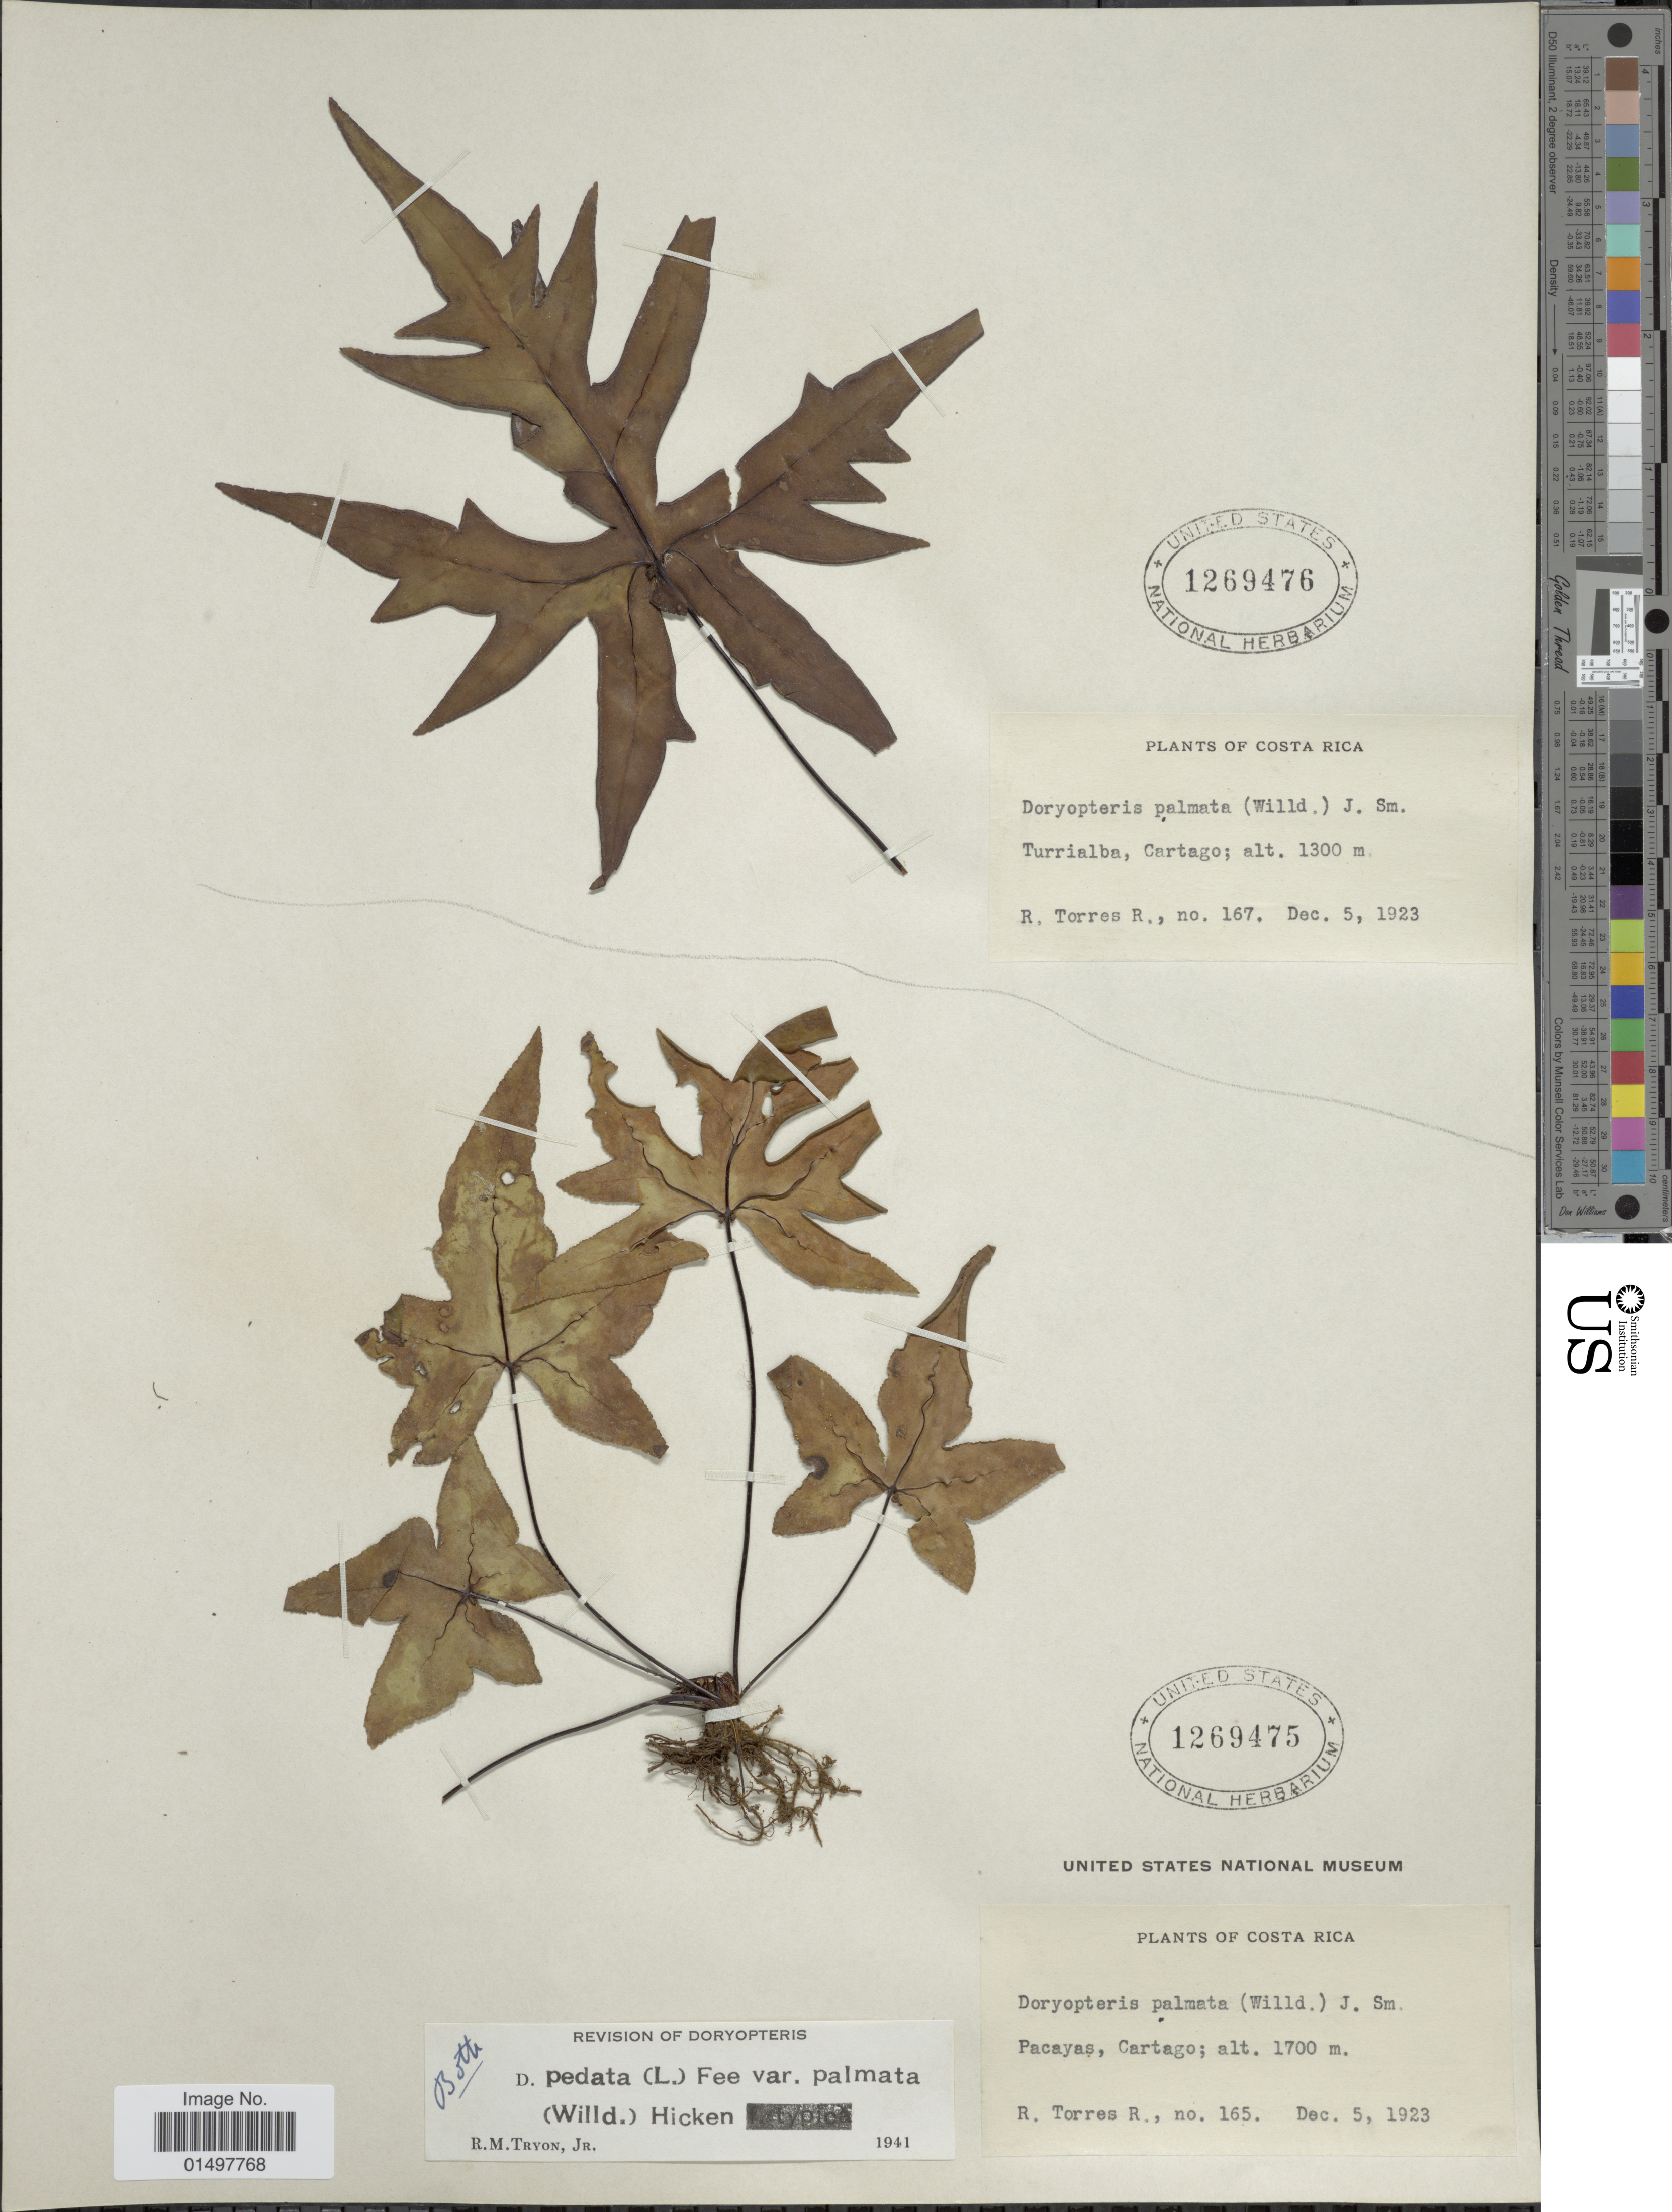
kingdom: Plantae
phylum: Tracheophyta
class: Polypodiopsida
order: Polypodiales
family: Pteridaceae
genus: Doryopteris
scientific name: Doryopteris pedata var. palmata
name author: (Willd.) Hicken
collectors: R. Torres R.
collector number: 165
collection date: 1923-12-05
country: Costa Rica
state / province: Cartago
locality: Pacayas.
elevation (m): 1700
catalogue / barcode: US 1269475-2